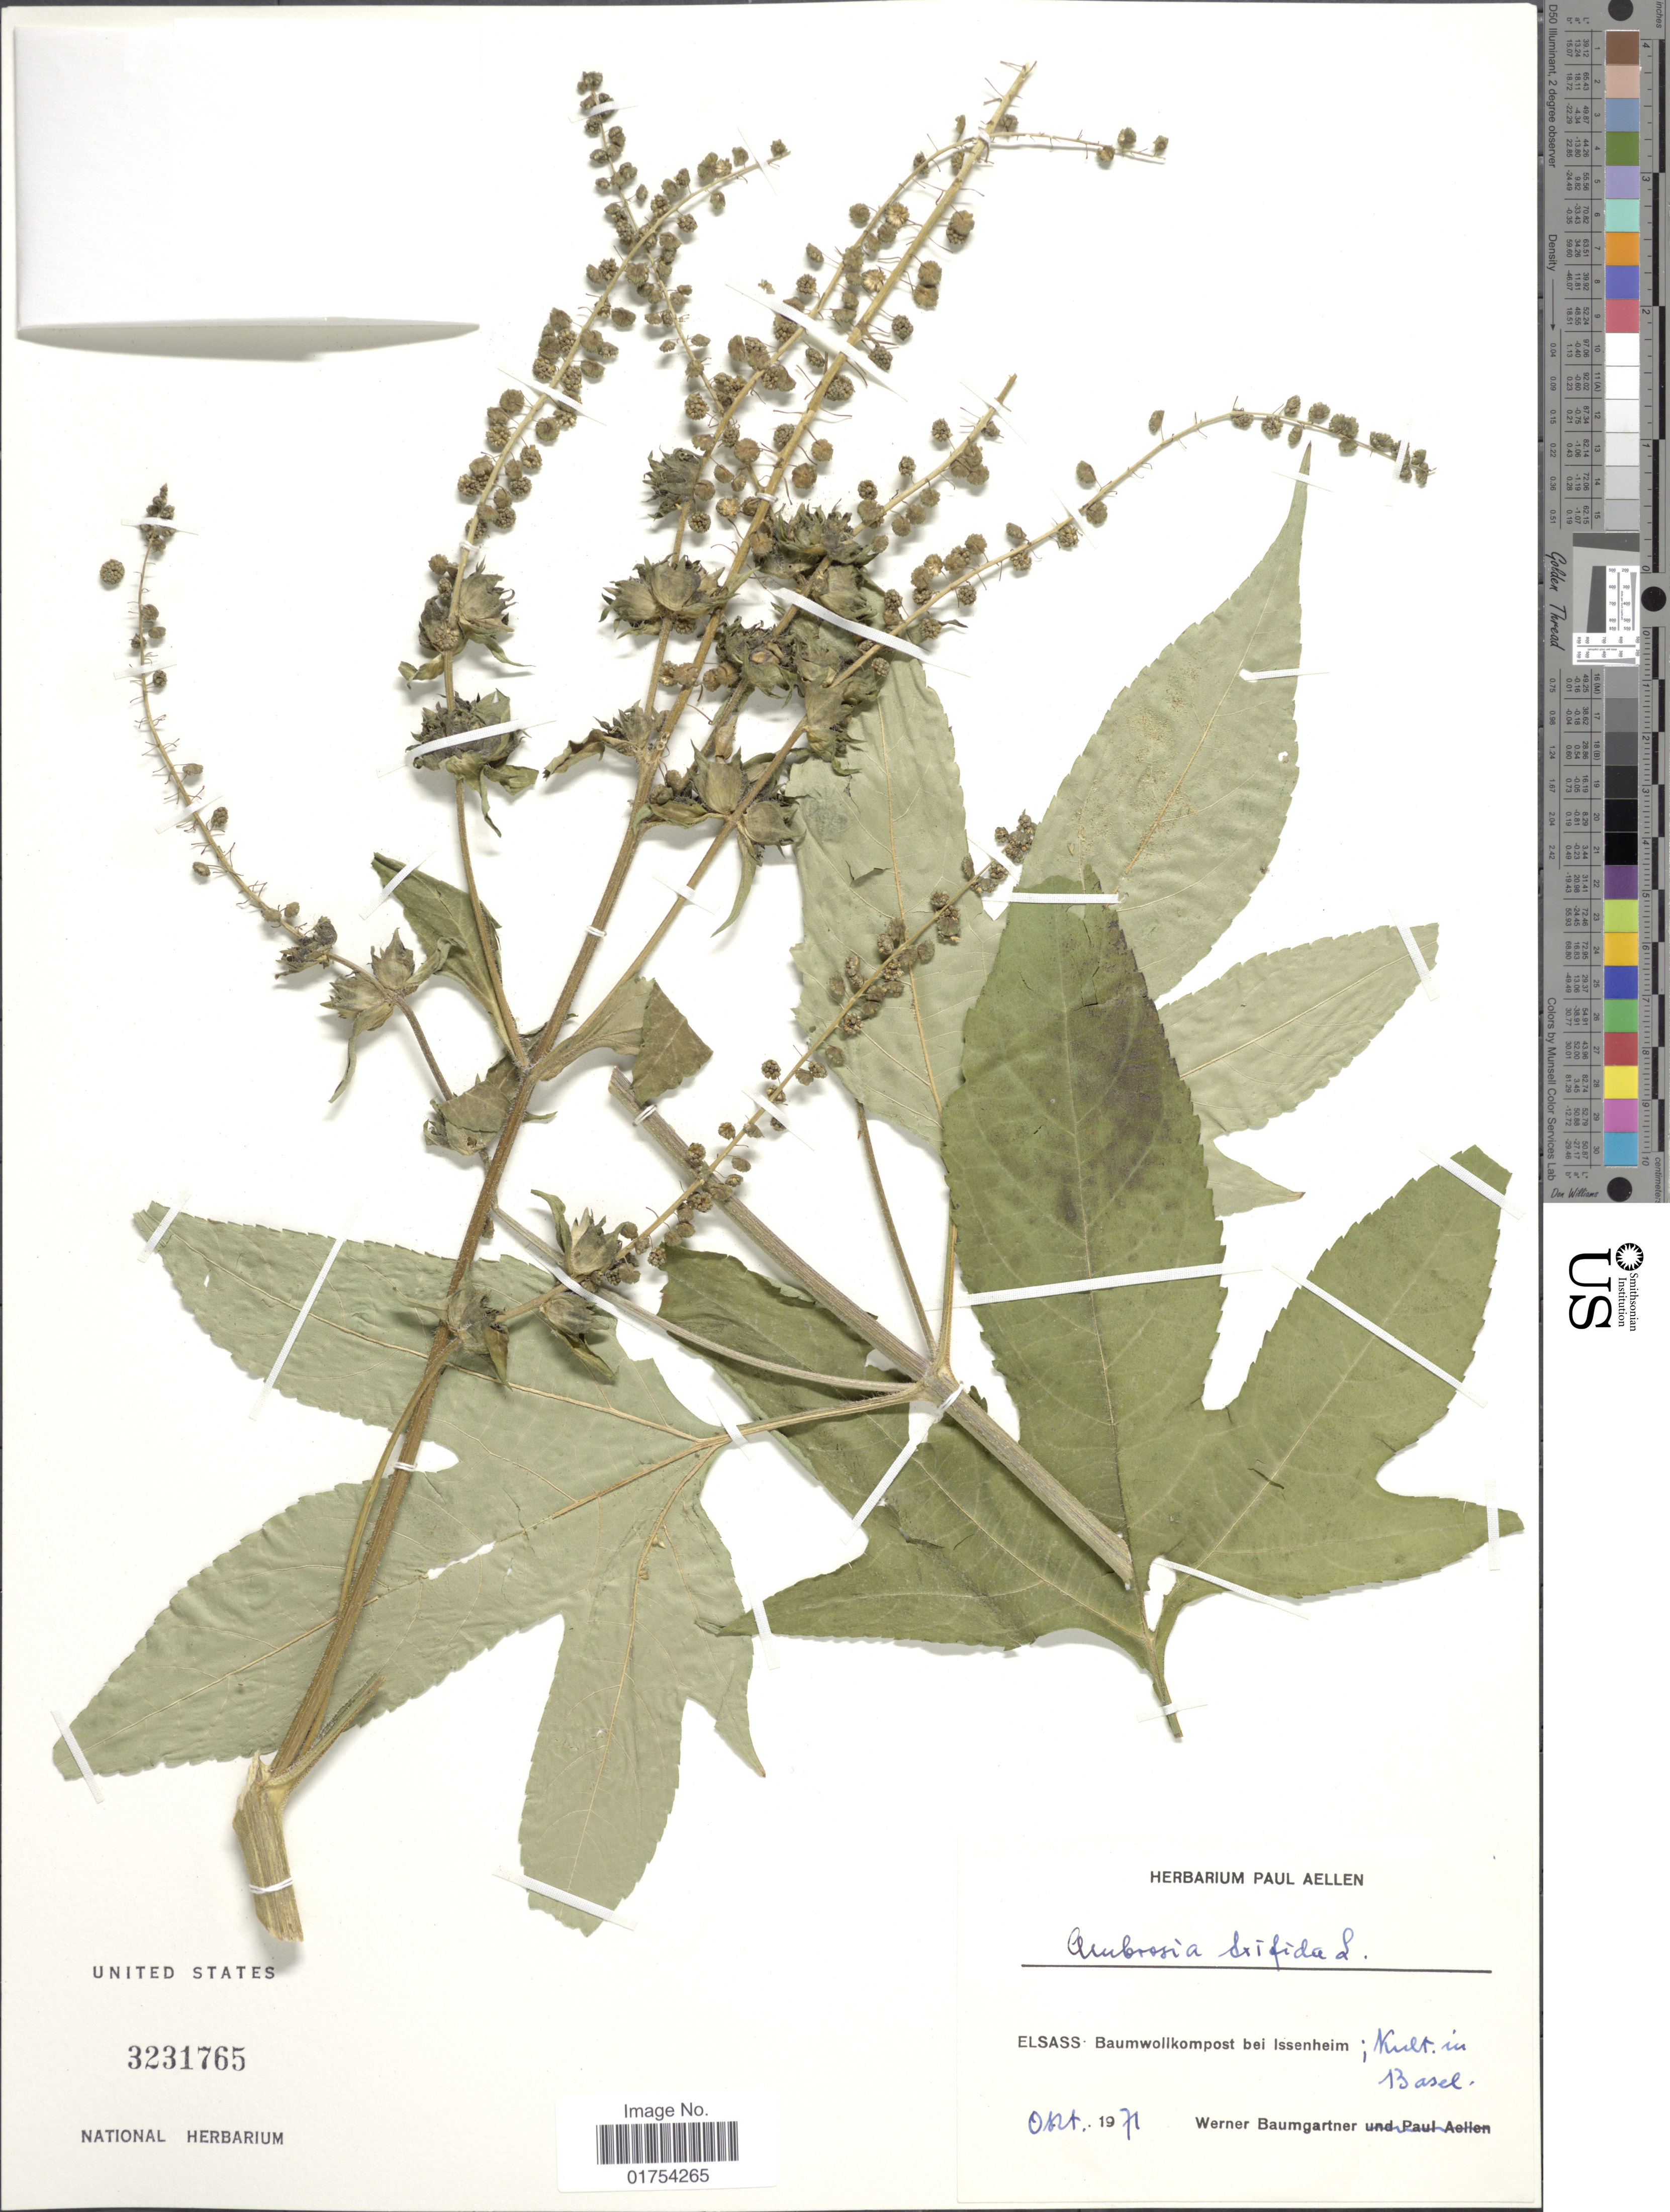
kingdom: Plantae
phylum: Tracheophyta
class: Magnoliopsida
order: Asterales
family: Asteraceae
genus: Ambrosia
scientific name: Ambrosia bifida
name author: L.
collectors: W. Baumgartner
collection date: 1971-10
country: France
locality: Elsass Baumwollkompost bei Issenheim; Kult in Basel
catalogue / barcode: US 3231765